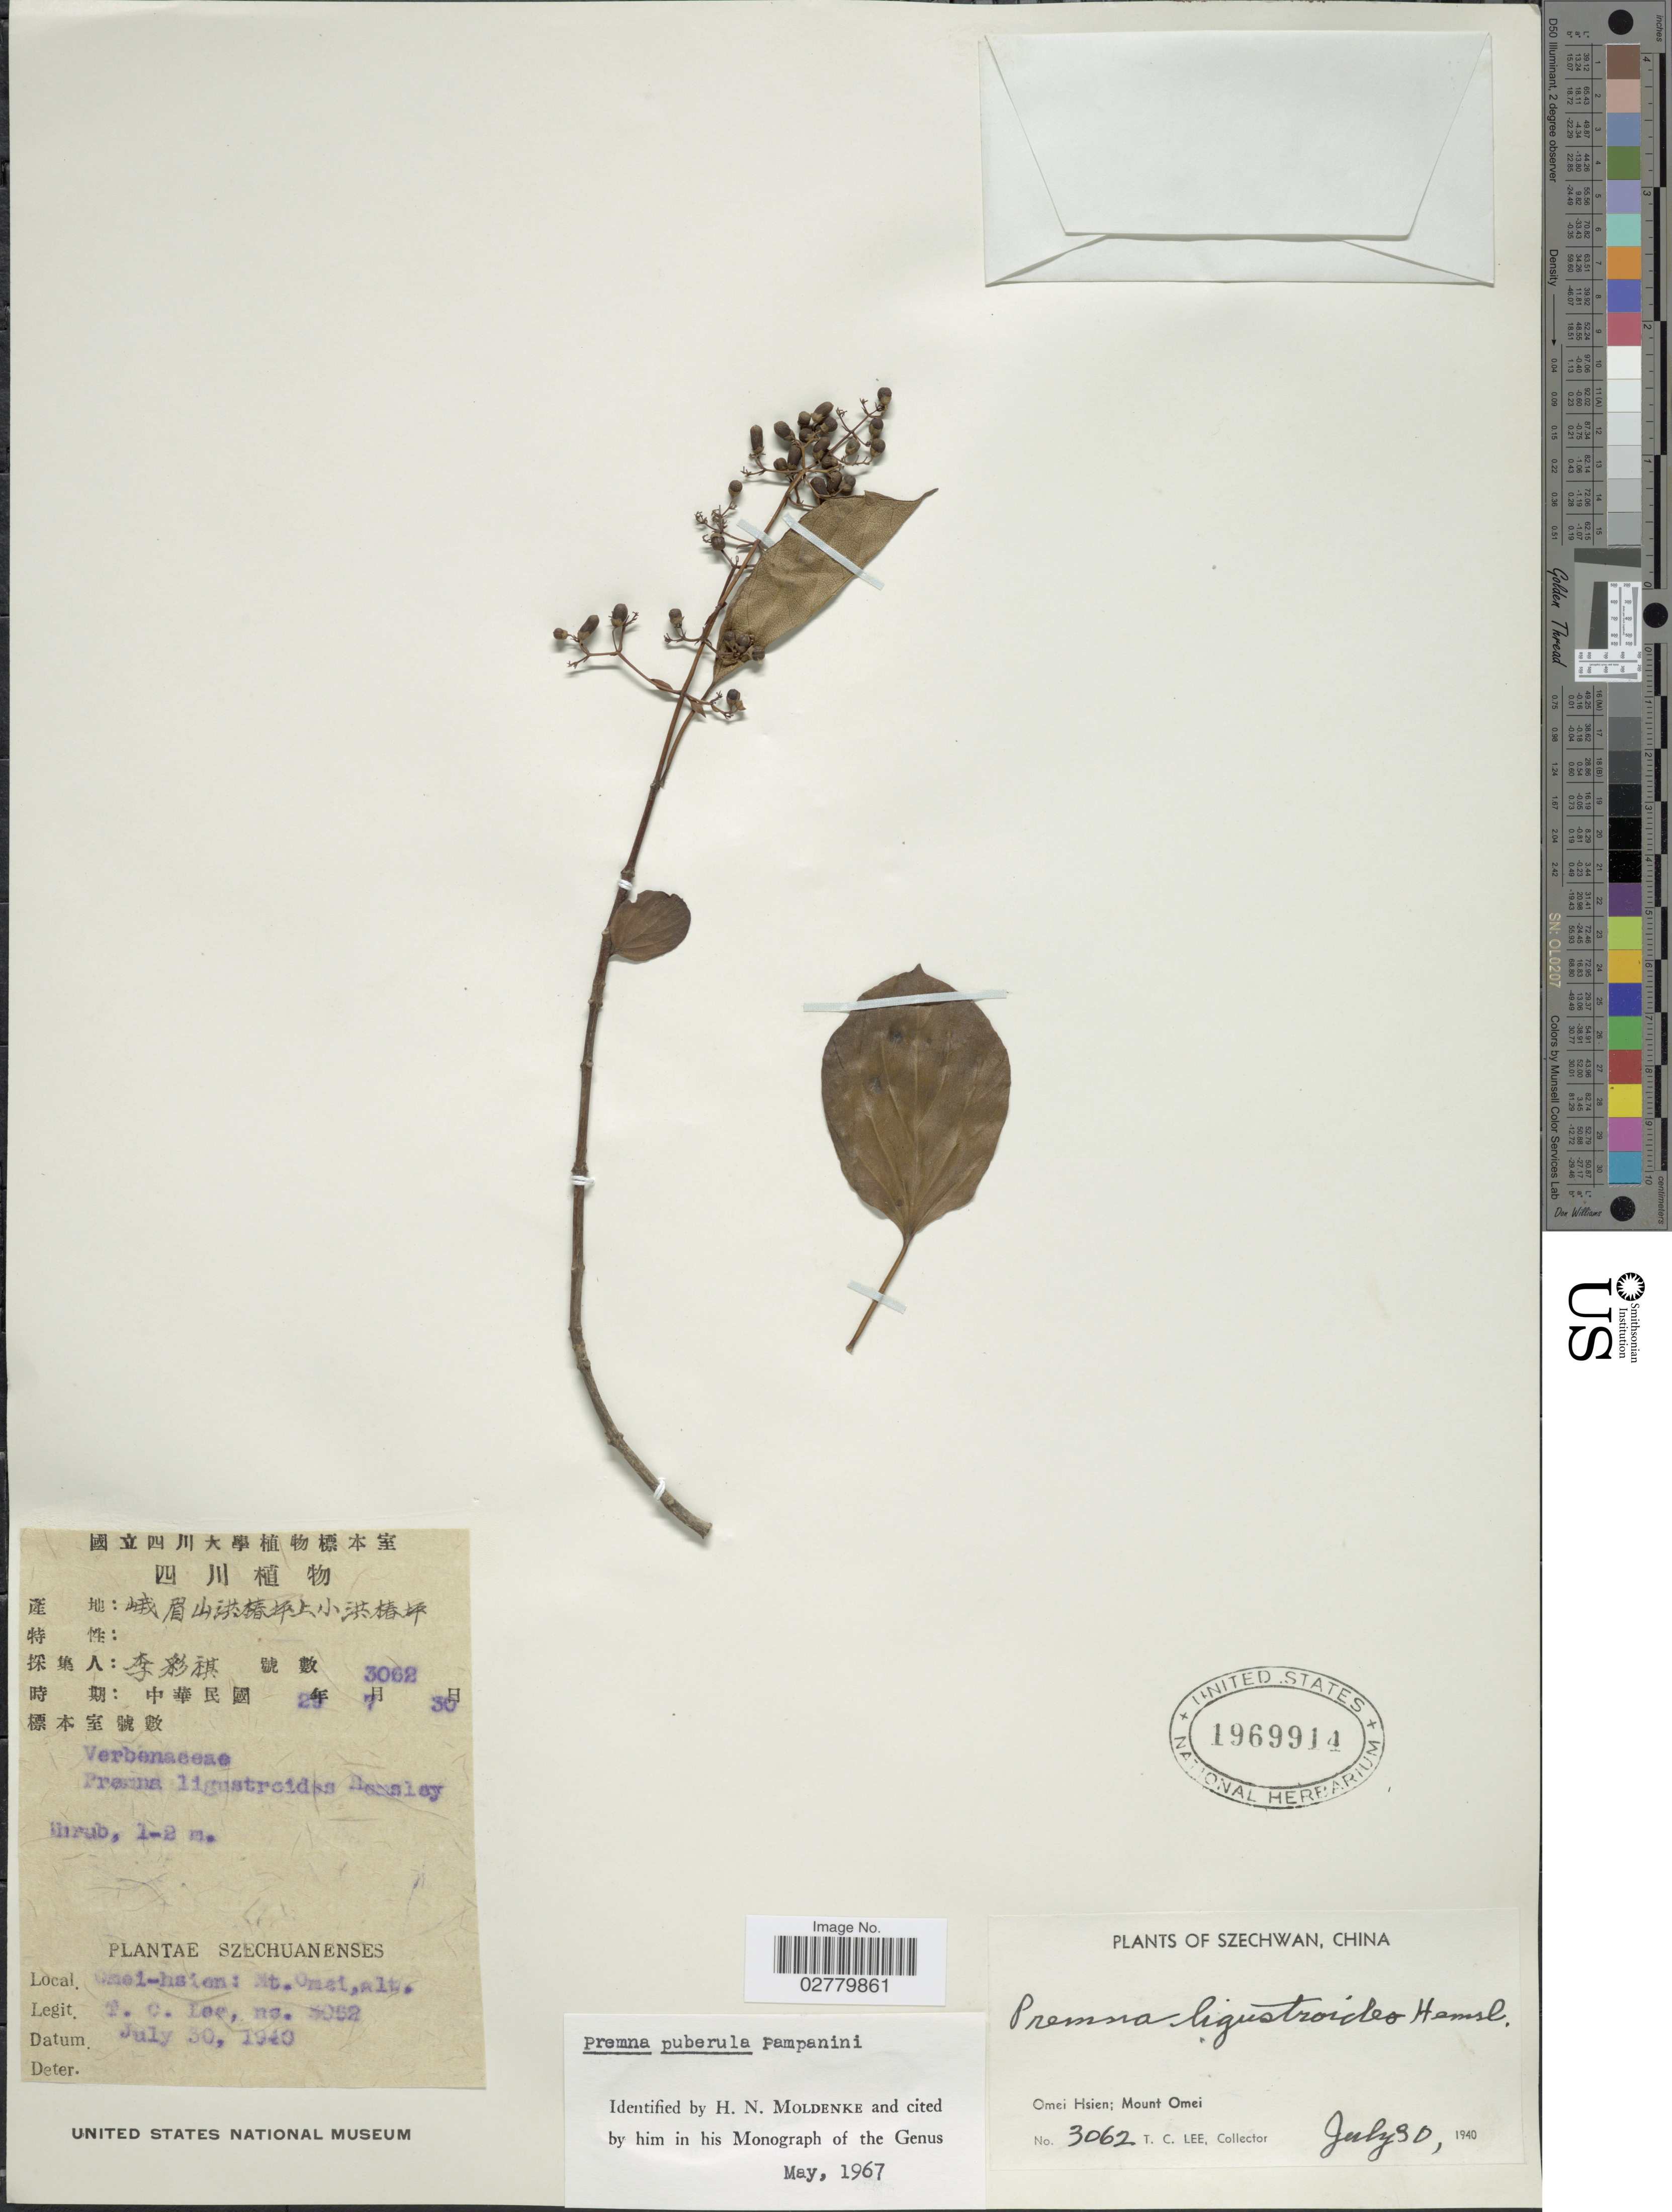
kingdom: Plantae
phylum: Tracheophyta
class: Magnoliopsida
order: Lamiales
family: Lamiaceae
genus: Premna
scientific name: Premna puberula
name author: Pamp.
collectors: T. Lee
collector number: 3062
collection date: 1940-07-30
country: China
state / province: Sichuan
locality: Szechwan. Omei Hsien; Mount Omei.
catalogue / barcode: US 1969914